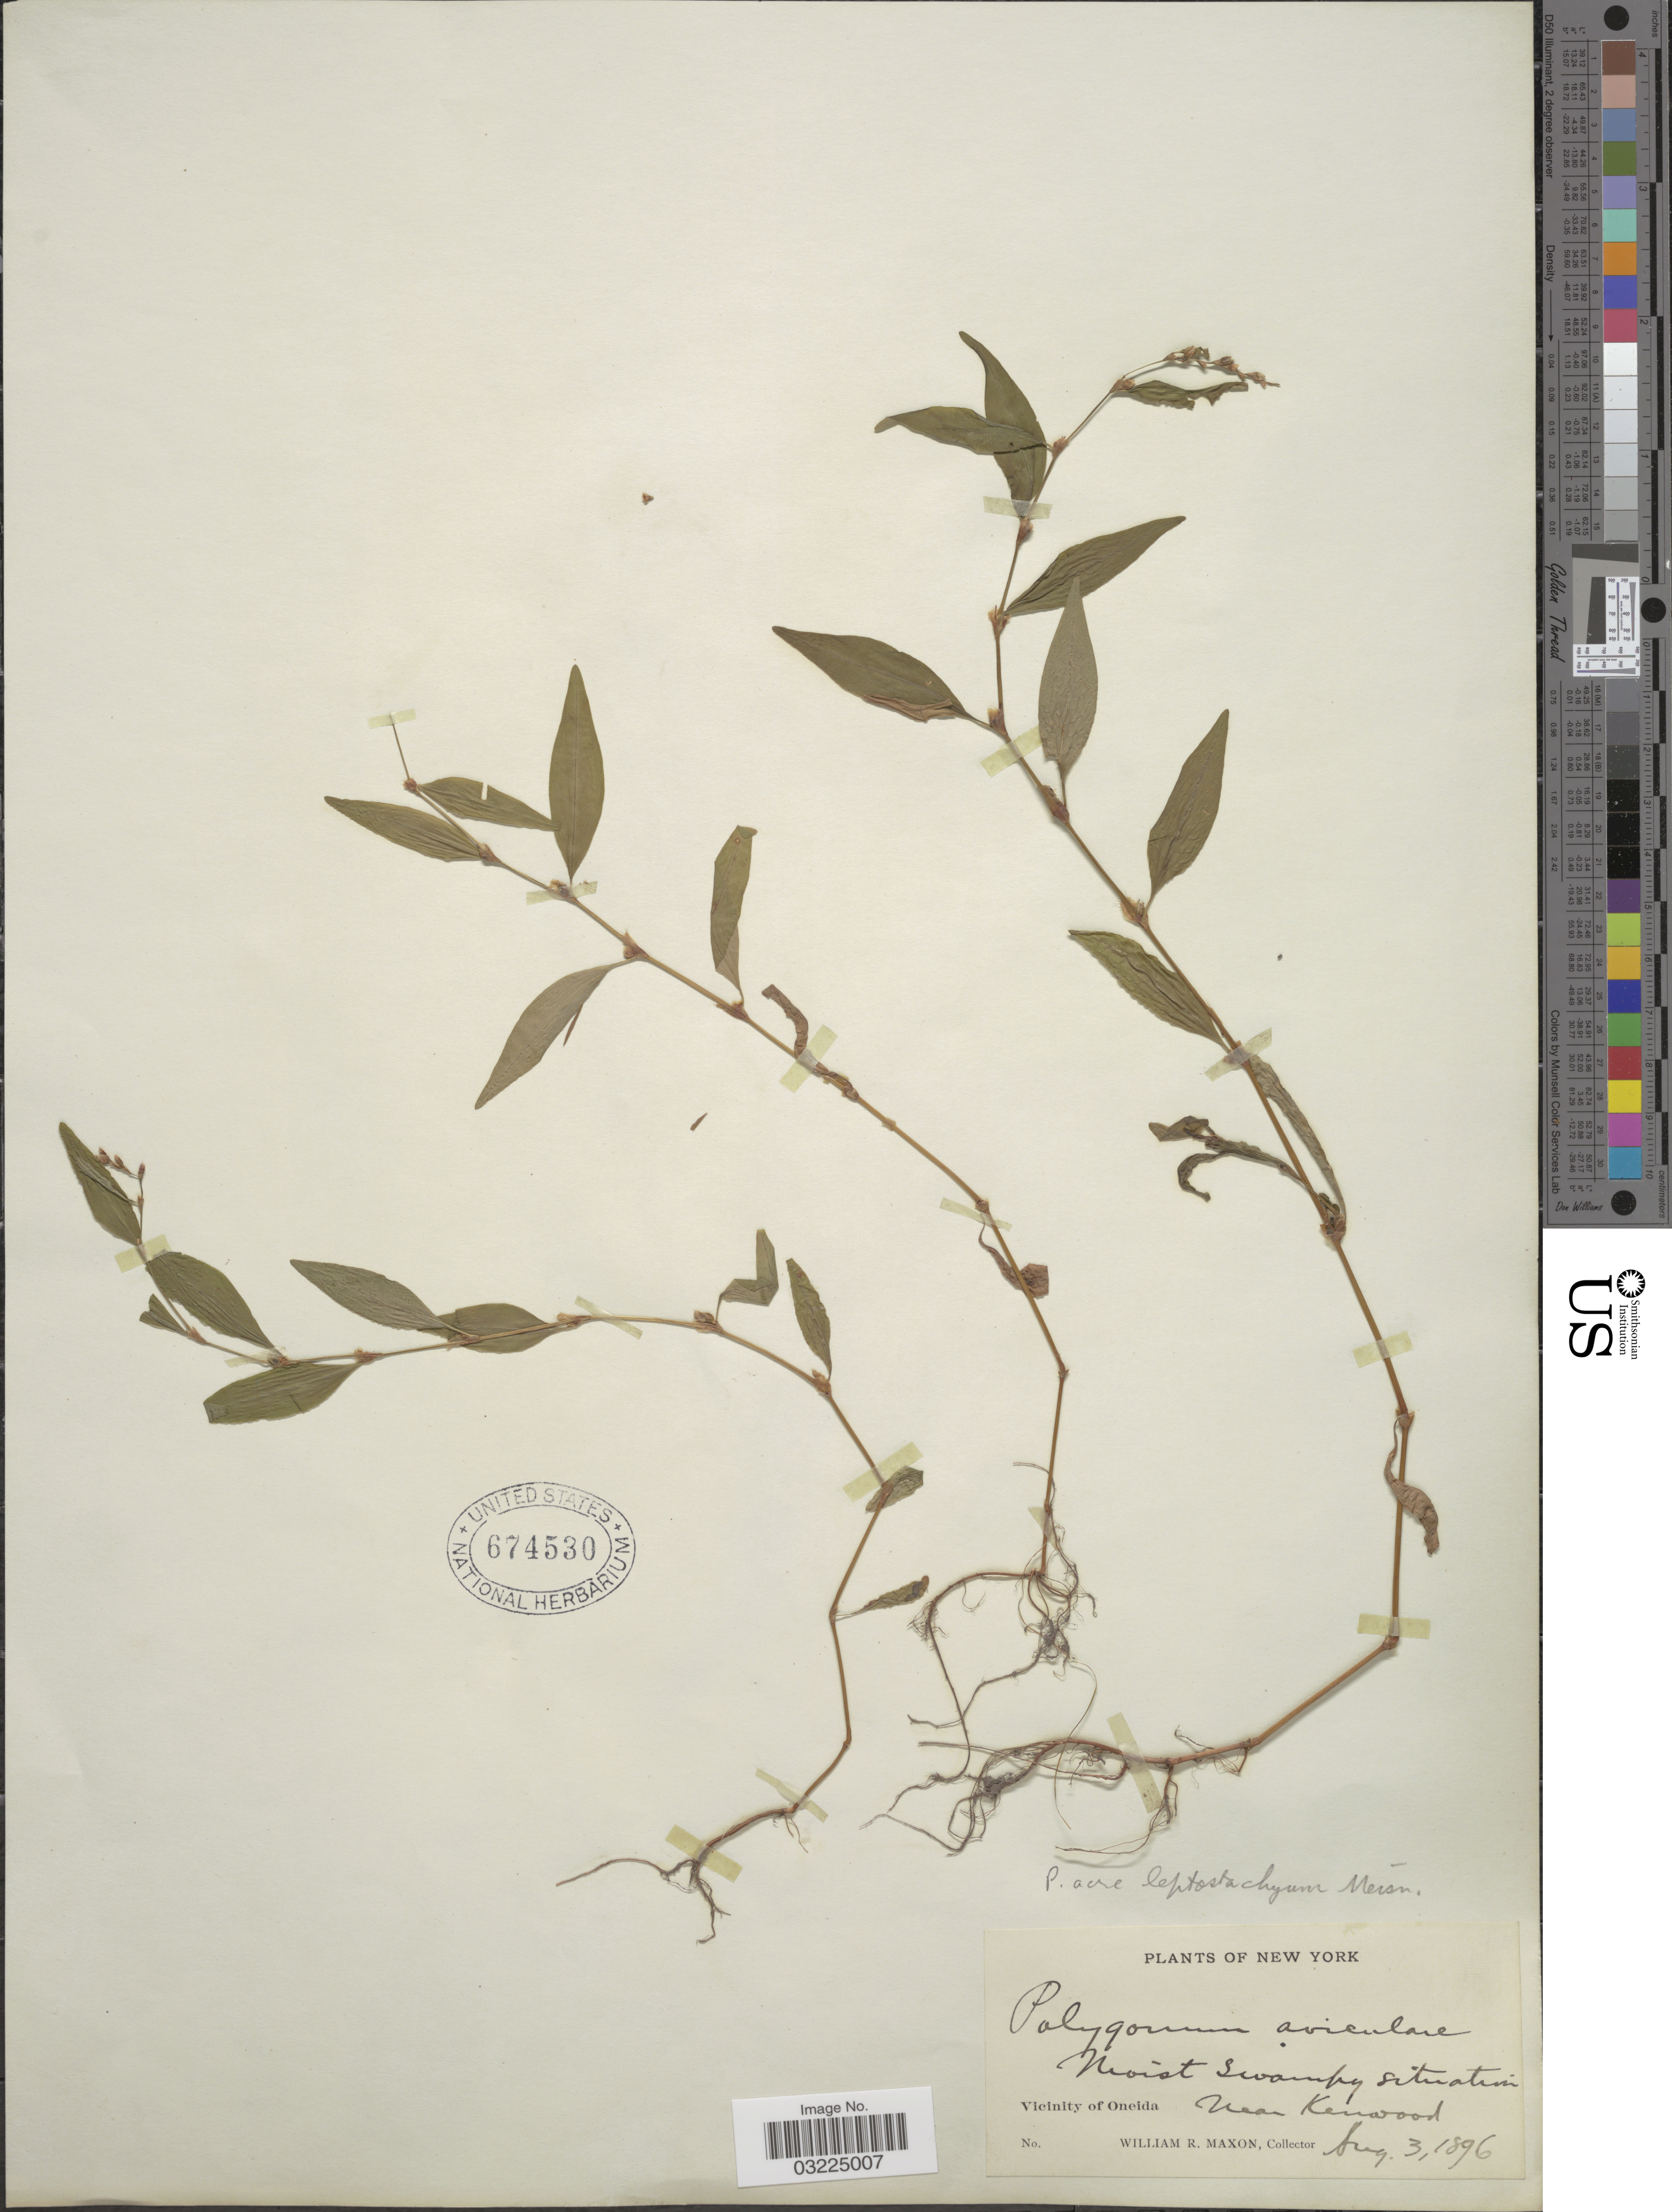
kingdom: Plantae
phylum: Tracheophyta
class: Magnoliopsida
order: Caryophyllales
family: Polygonaceae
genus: Persicaria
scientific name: Persicaria punctata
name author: (Elliott) Small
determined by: Atha, D. E.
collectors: W. R. Maxon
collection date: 1896-08-03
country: United States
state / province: New York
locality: Vicinity of Oneida. Near Kenwood.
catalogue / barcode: US 674530